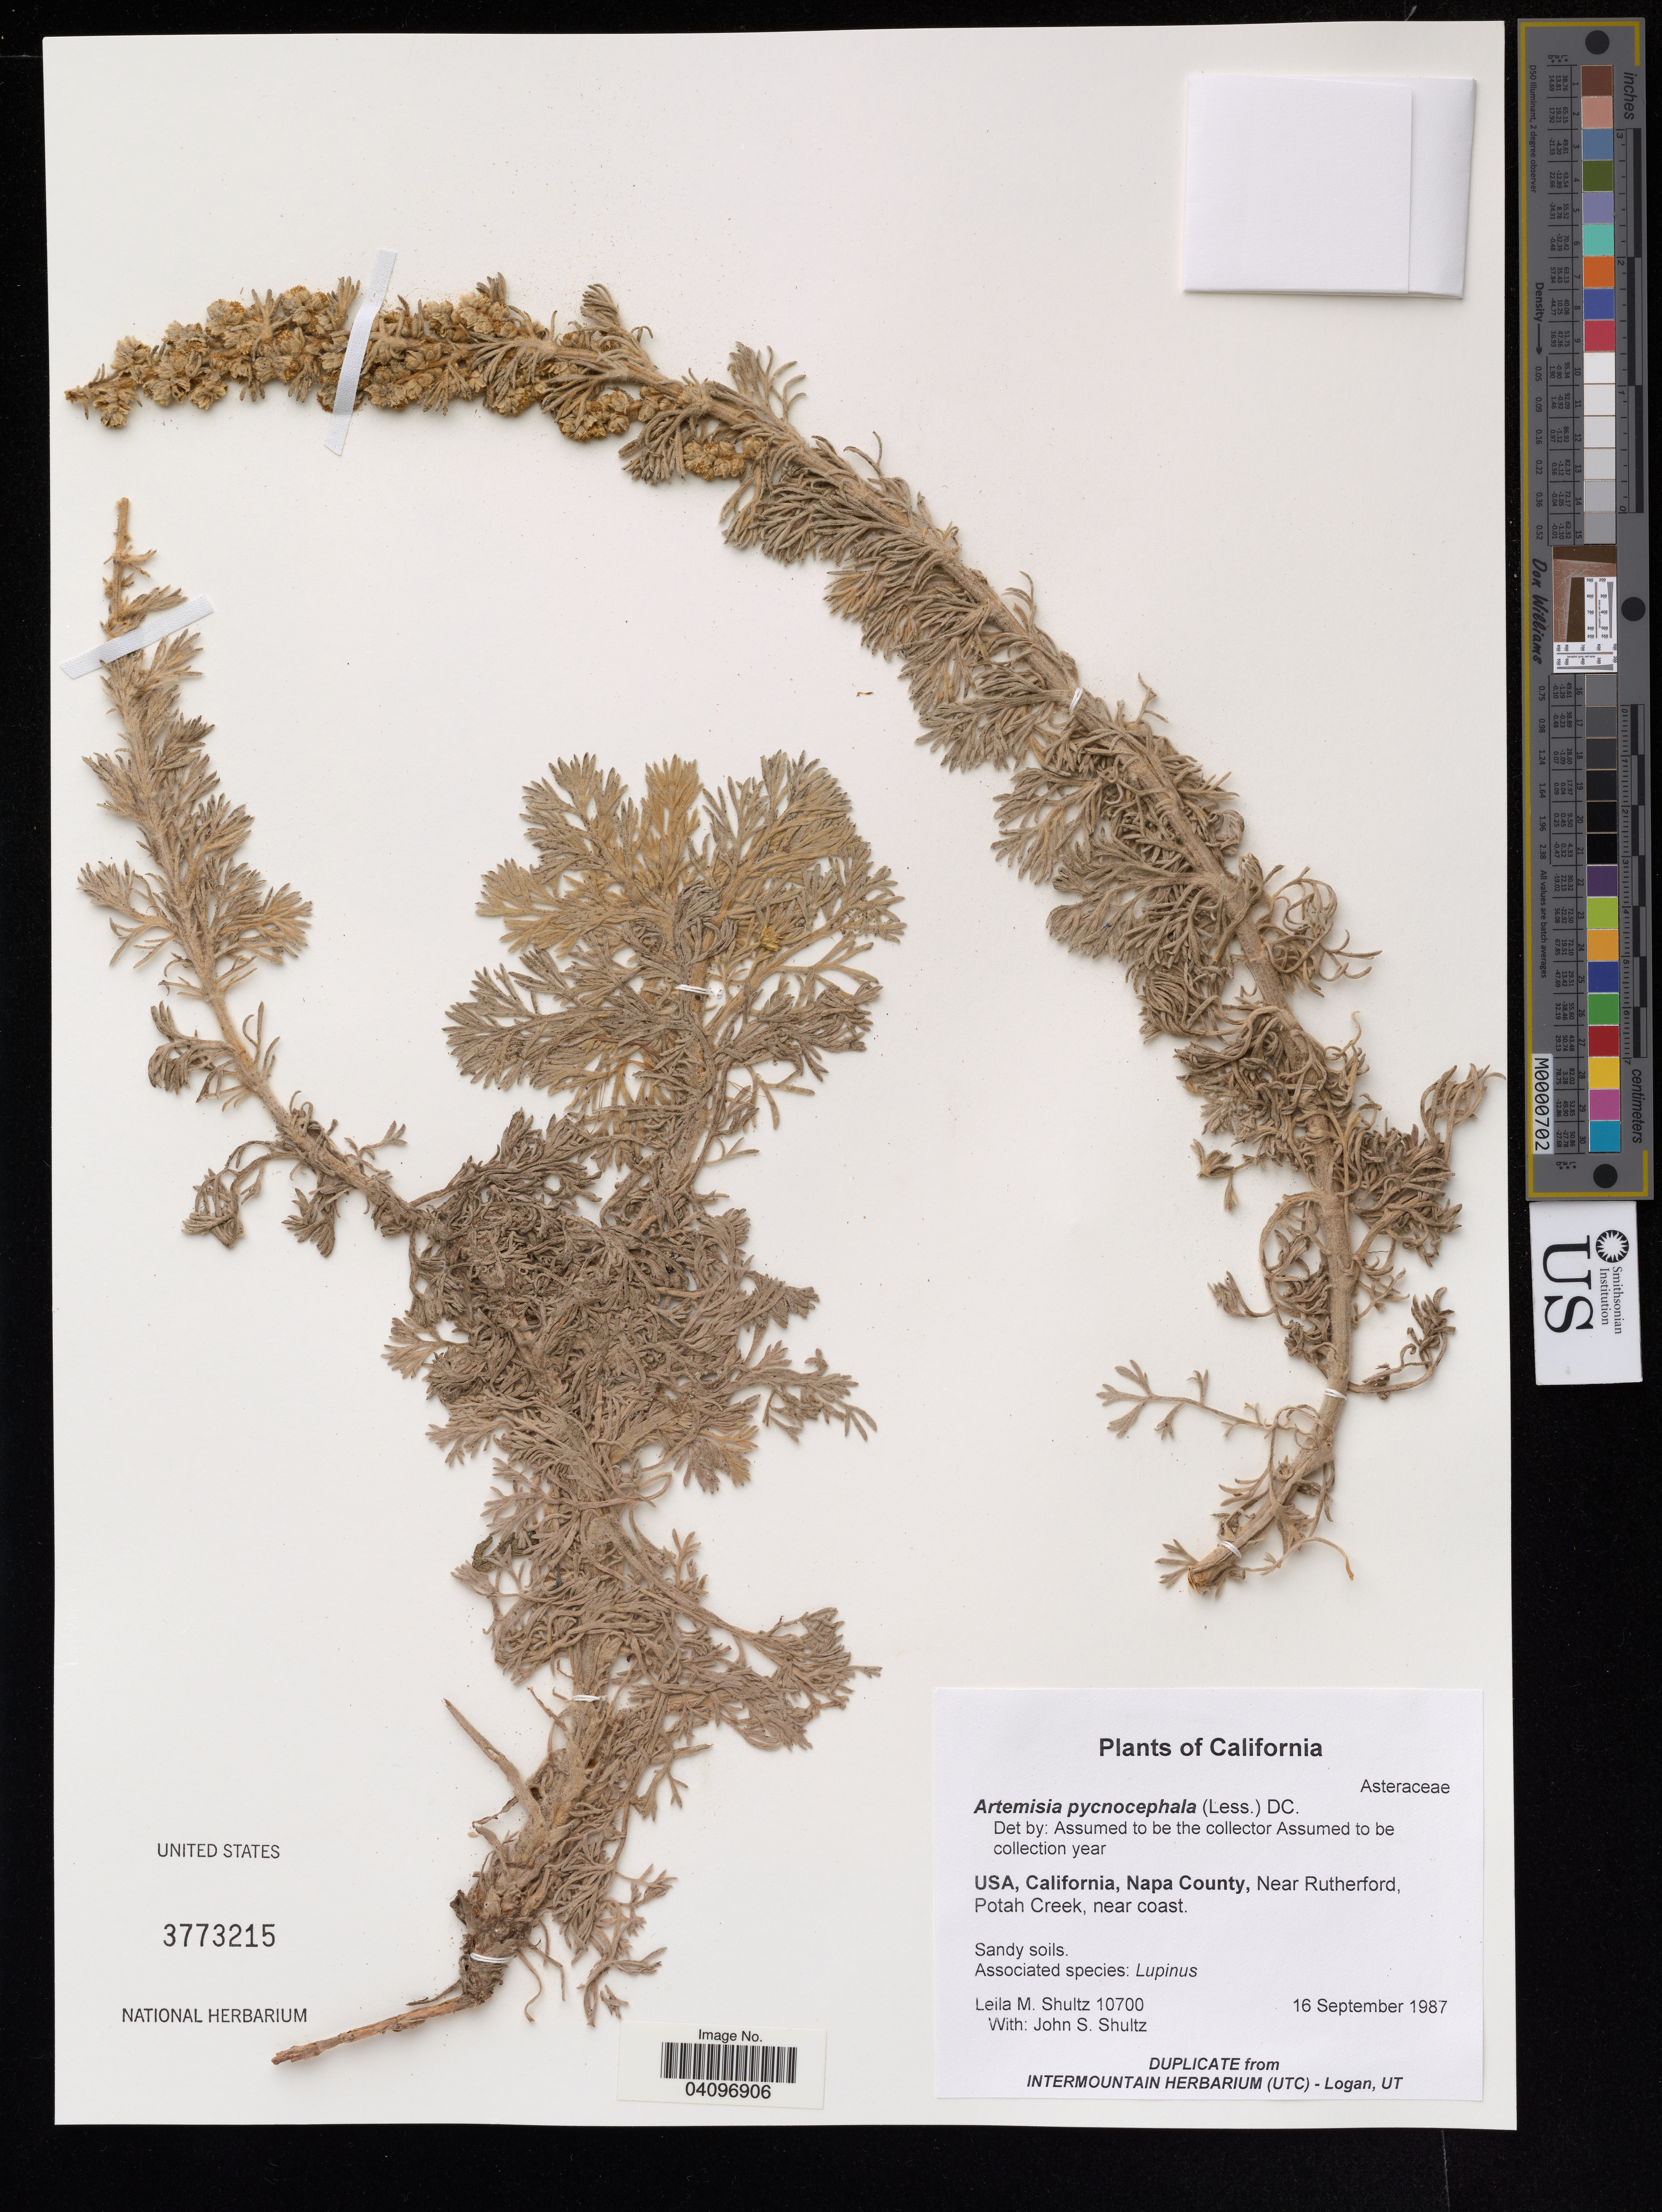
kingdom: Plantae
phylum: Tracheophyta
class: Magnoliopsida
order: Asterales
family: Asteraceae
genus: Artemisia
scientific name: Artemisia pycnocephala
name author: DC.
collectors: L. Shultz & J. Shultz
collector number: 10700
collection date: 1987-09-16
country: United States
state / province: California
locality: Napa County, Near Rutherford, Potah Creek, near coast.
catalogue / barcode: US 3773215